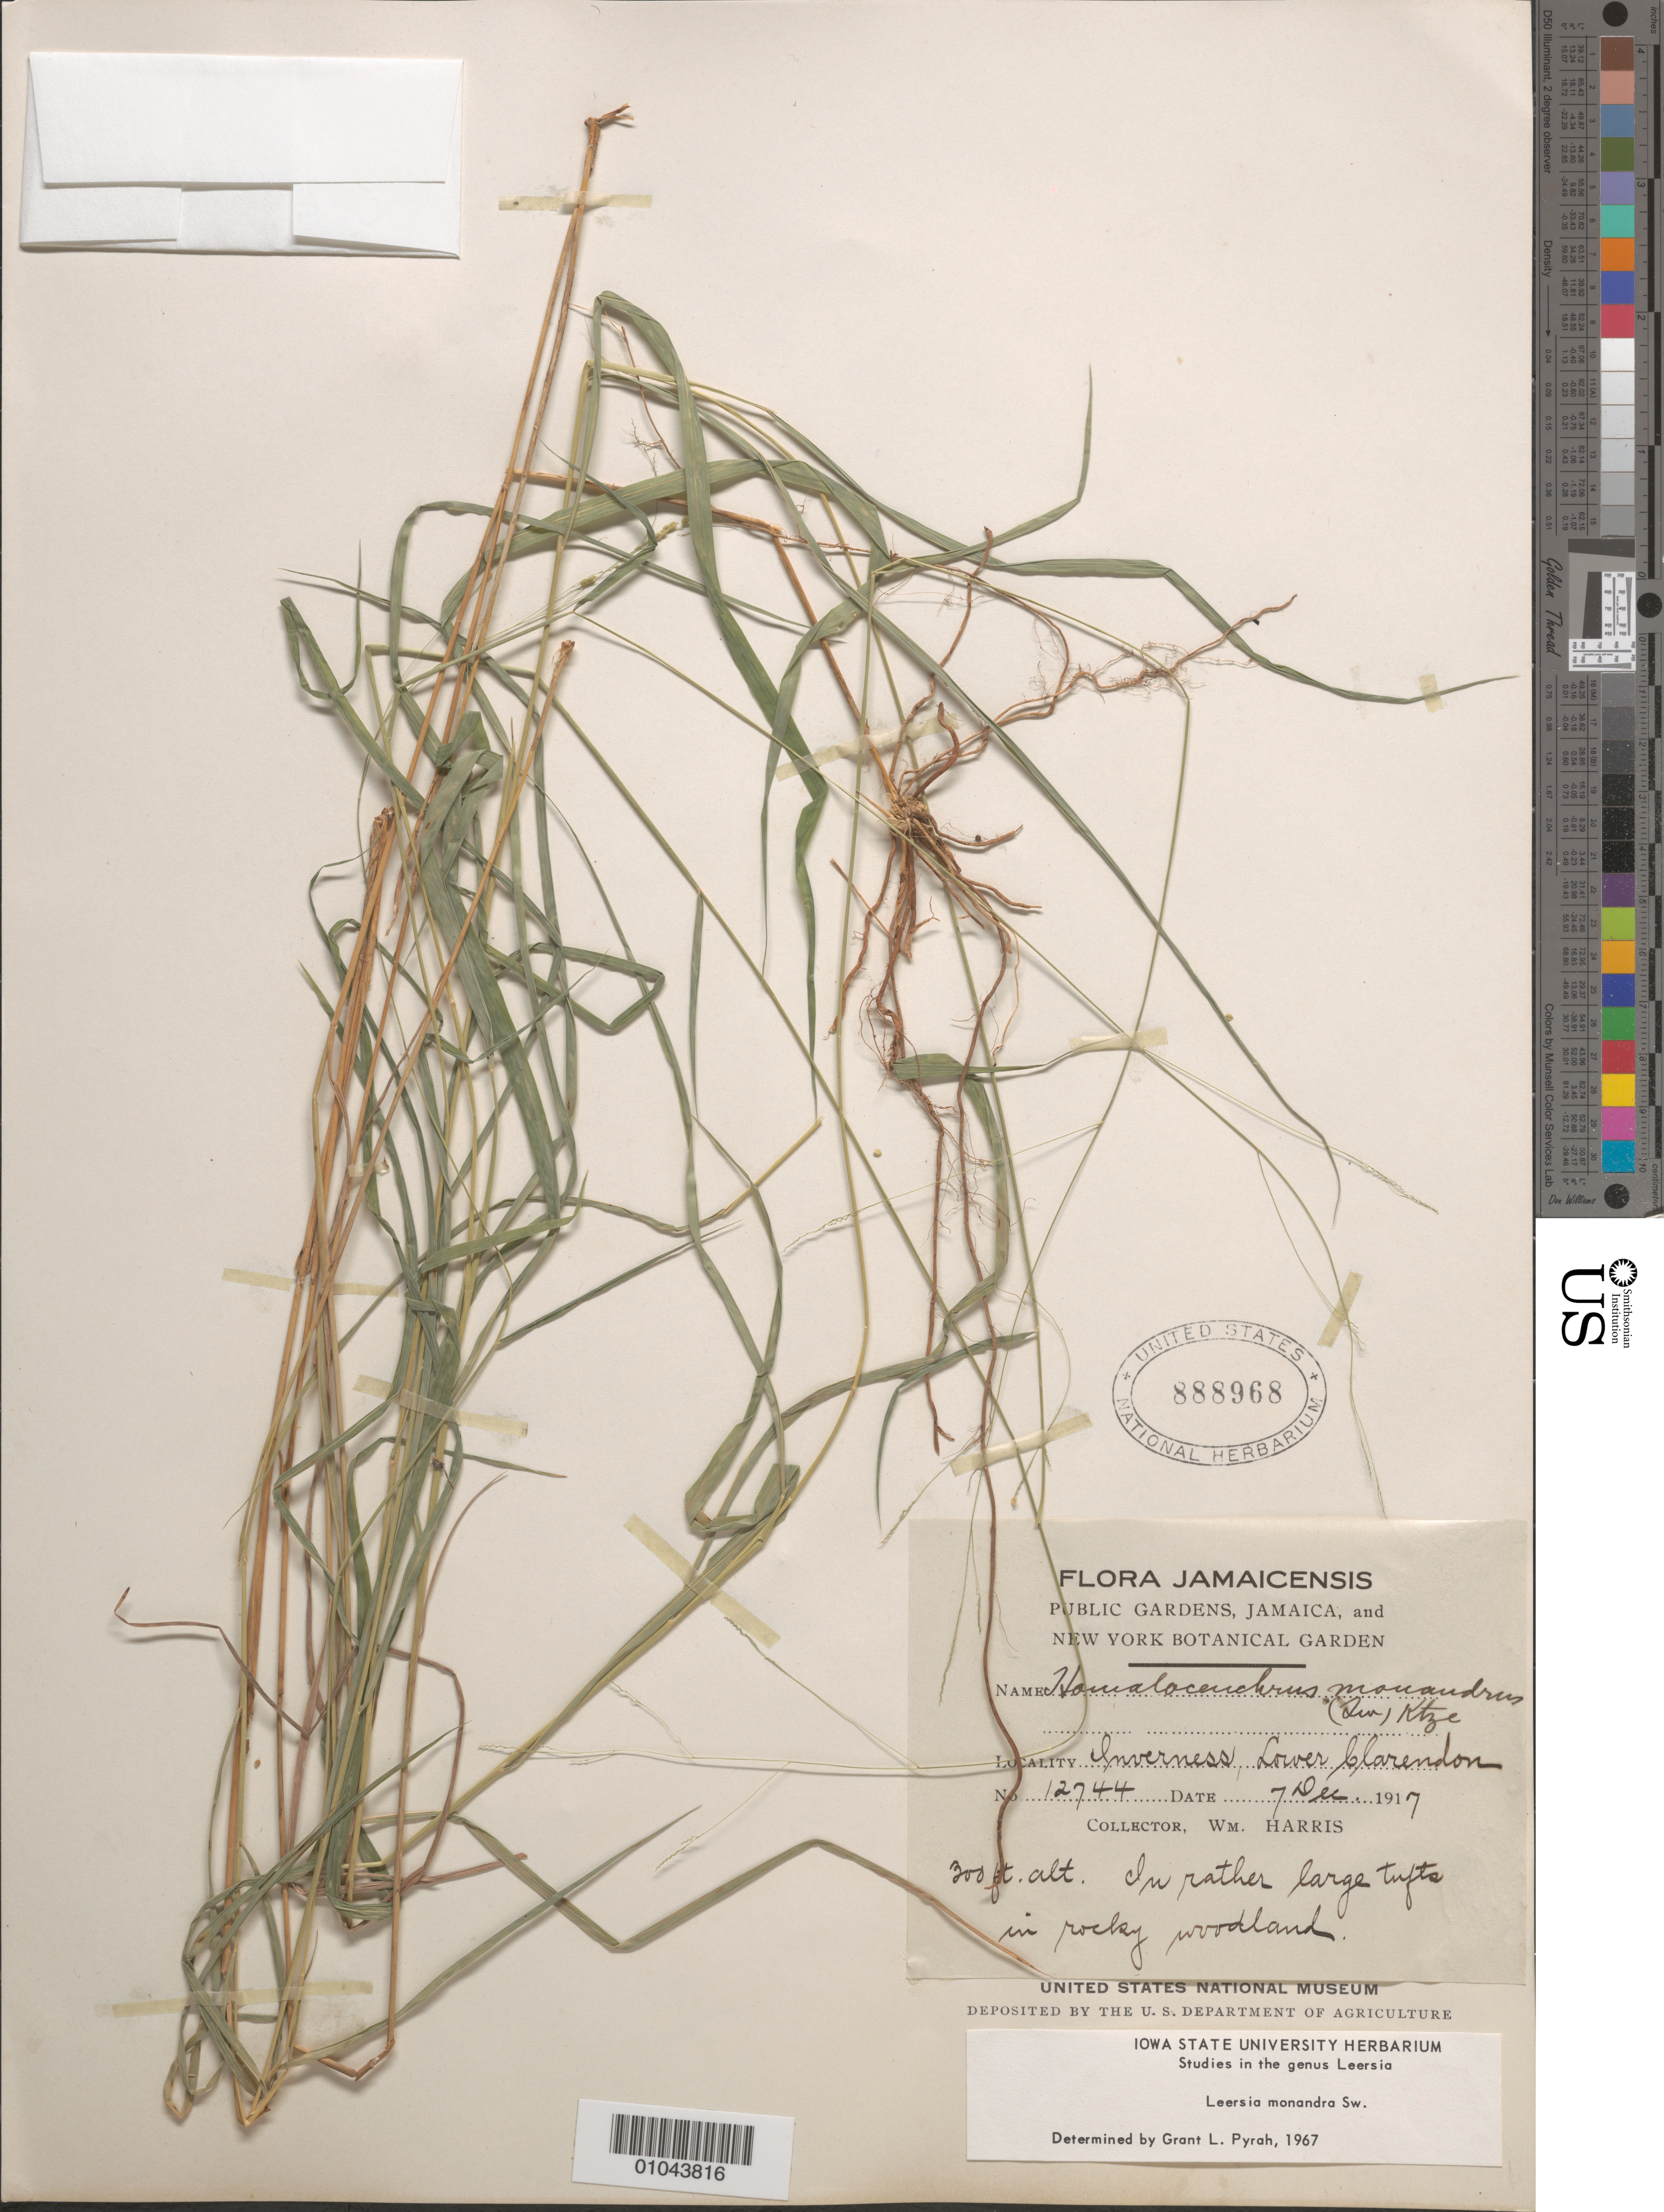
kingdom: Plantae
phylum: Tracheophyta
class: Liliopsida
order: Poales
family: Poaceae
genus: Leersia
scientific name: Leersia monandra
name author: Sw.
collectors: W. H. Harris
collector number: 12744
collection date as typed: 07 Dec 1917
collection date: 1917-12-07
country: Jamaica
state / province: Clarendon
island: Jamaica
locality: Inverness, lower Clarendon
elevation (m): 91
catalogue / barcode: US 888968